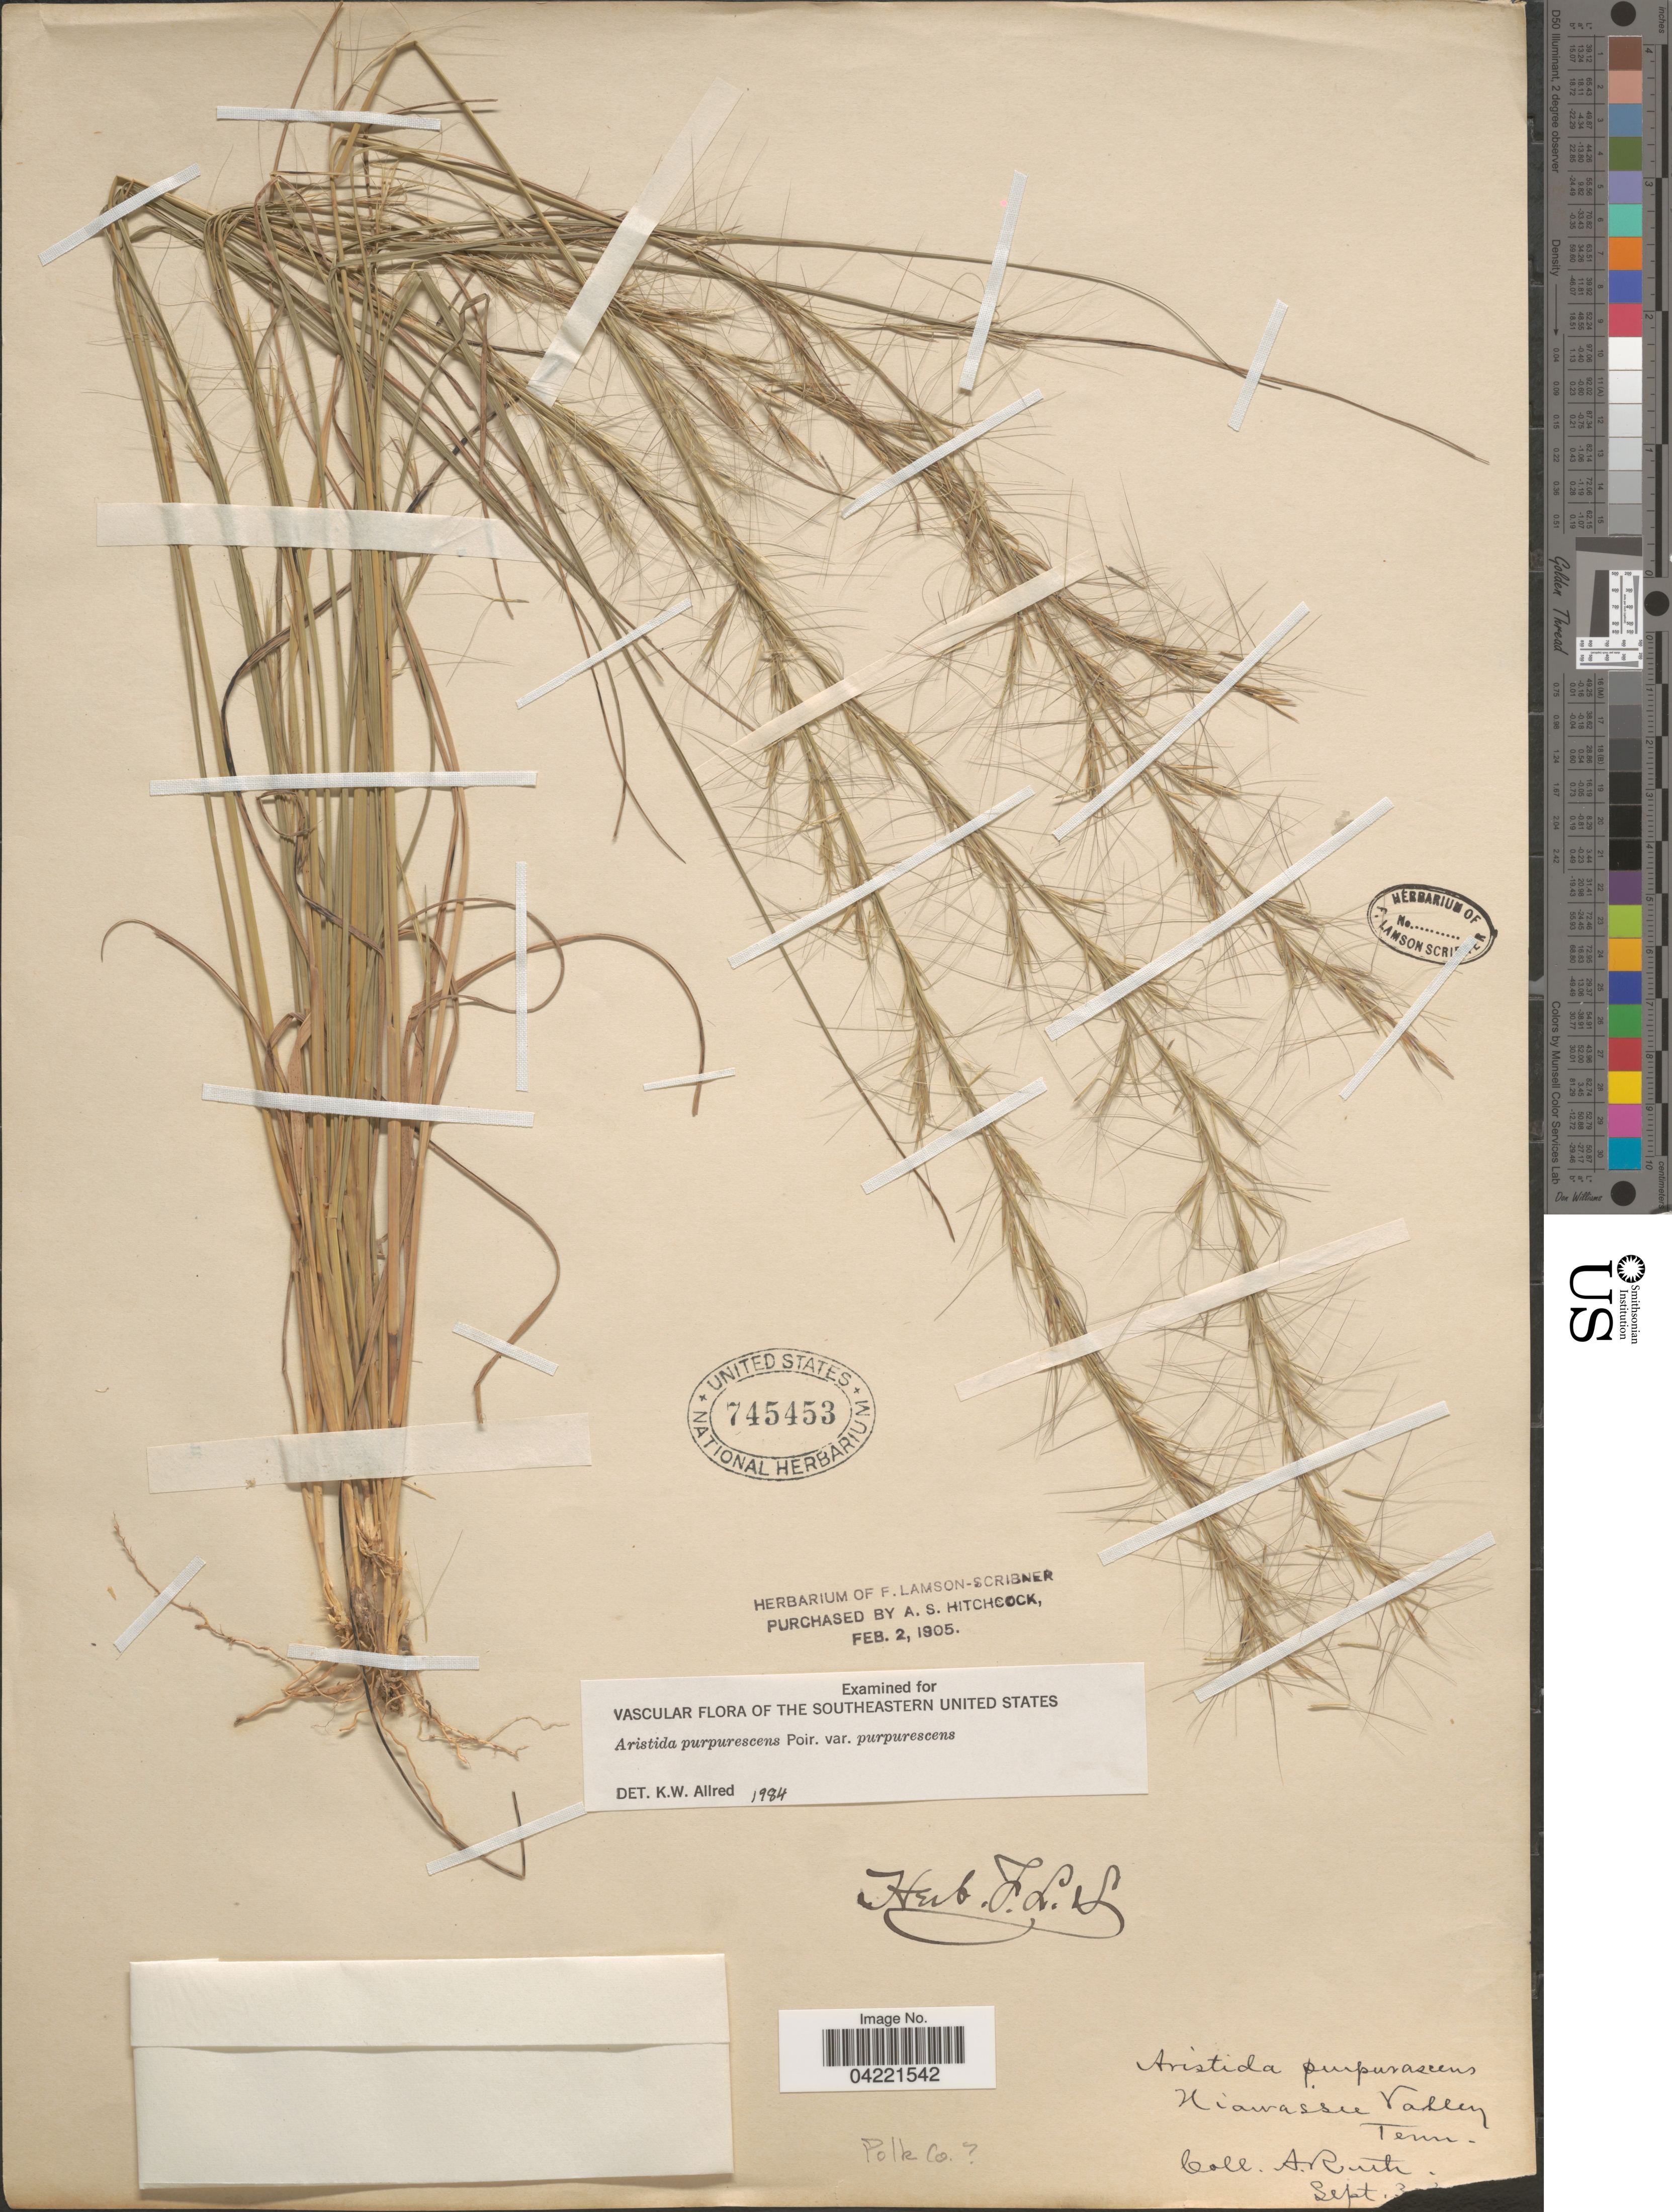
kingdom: Plantae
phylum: Tracheophyta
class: Liliopsida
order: Poales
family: Poaceae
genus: Aristida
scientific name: Aristida purpurascens var. purpurescens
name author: Poir.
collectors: A. Ruth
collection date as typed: Sept. 3!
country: United States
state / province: Tennessee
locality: Hiwassee Valley. Polk Co. [unsure placement]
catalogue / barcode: US 745453